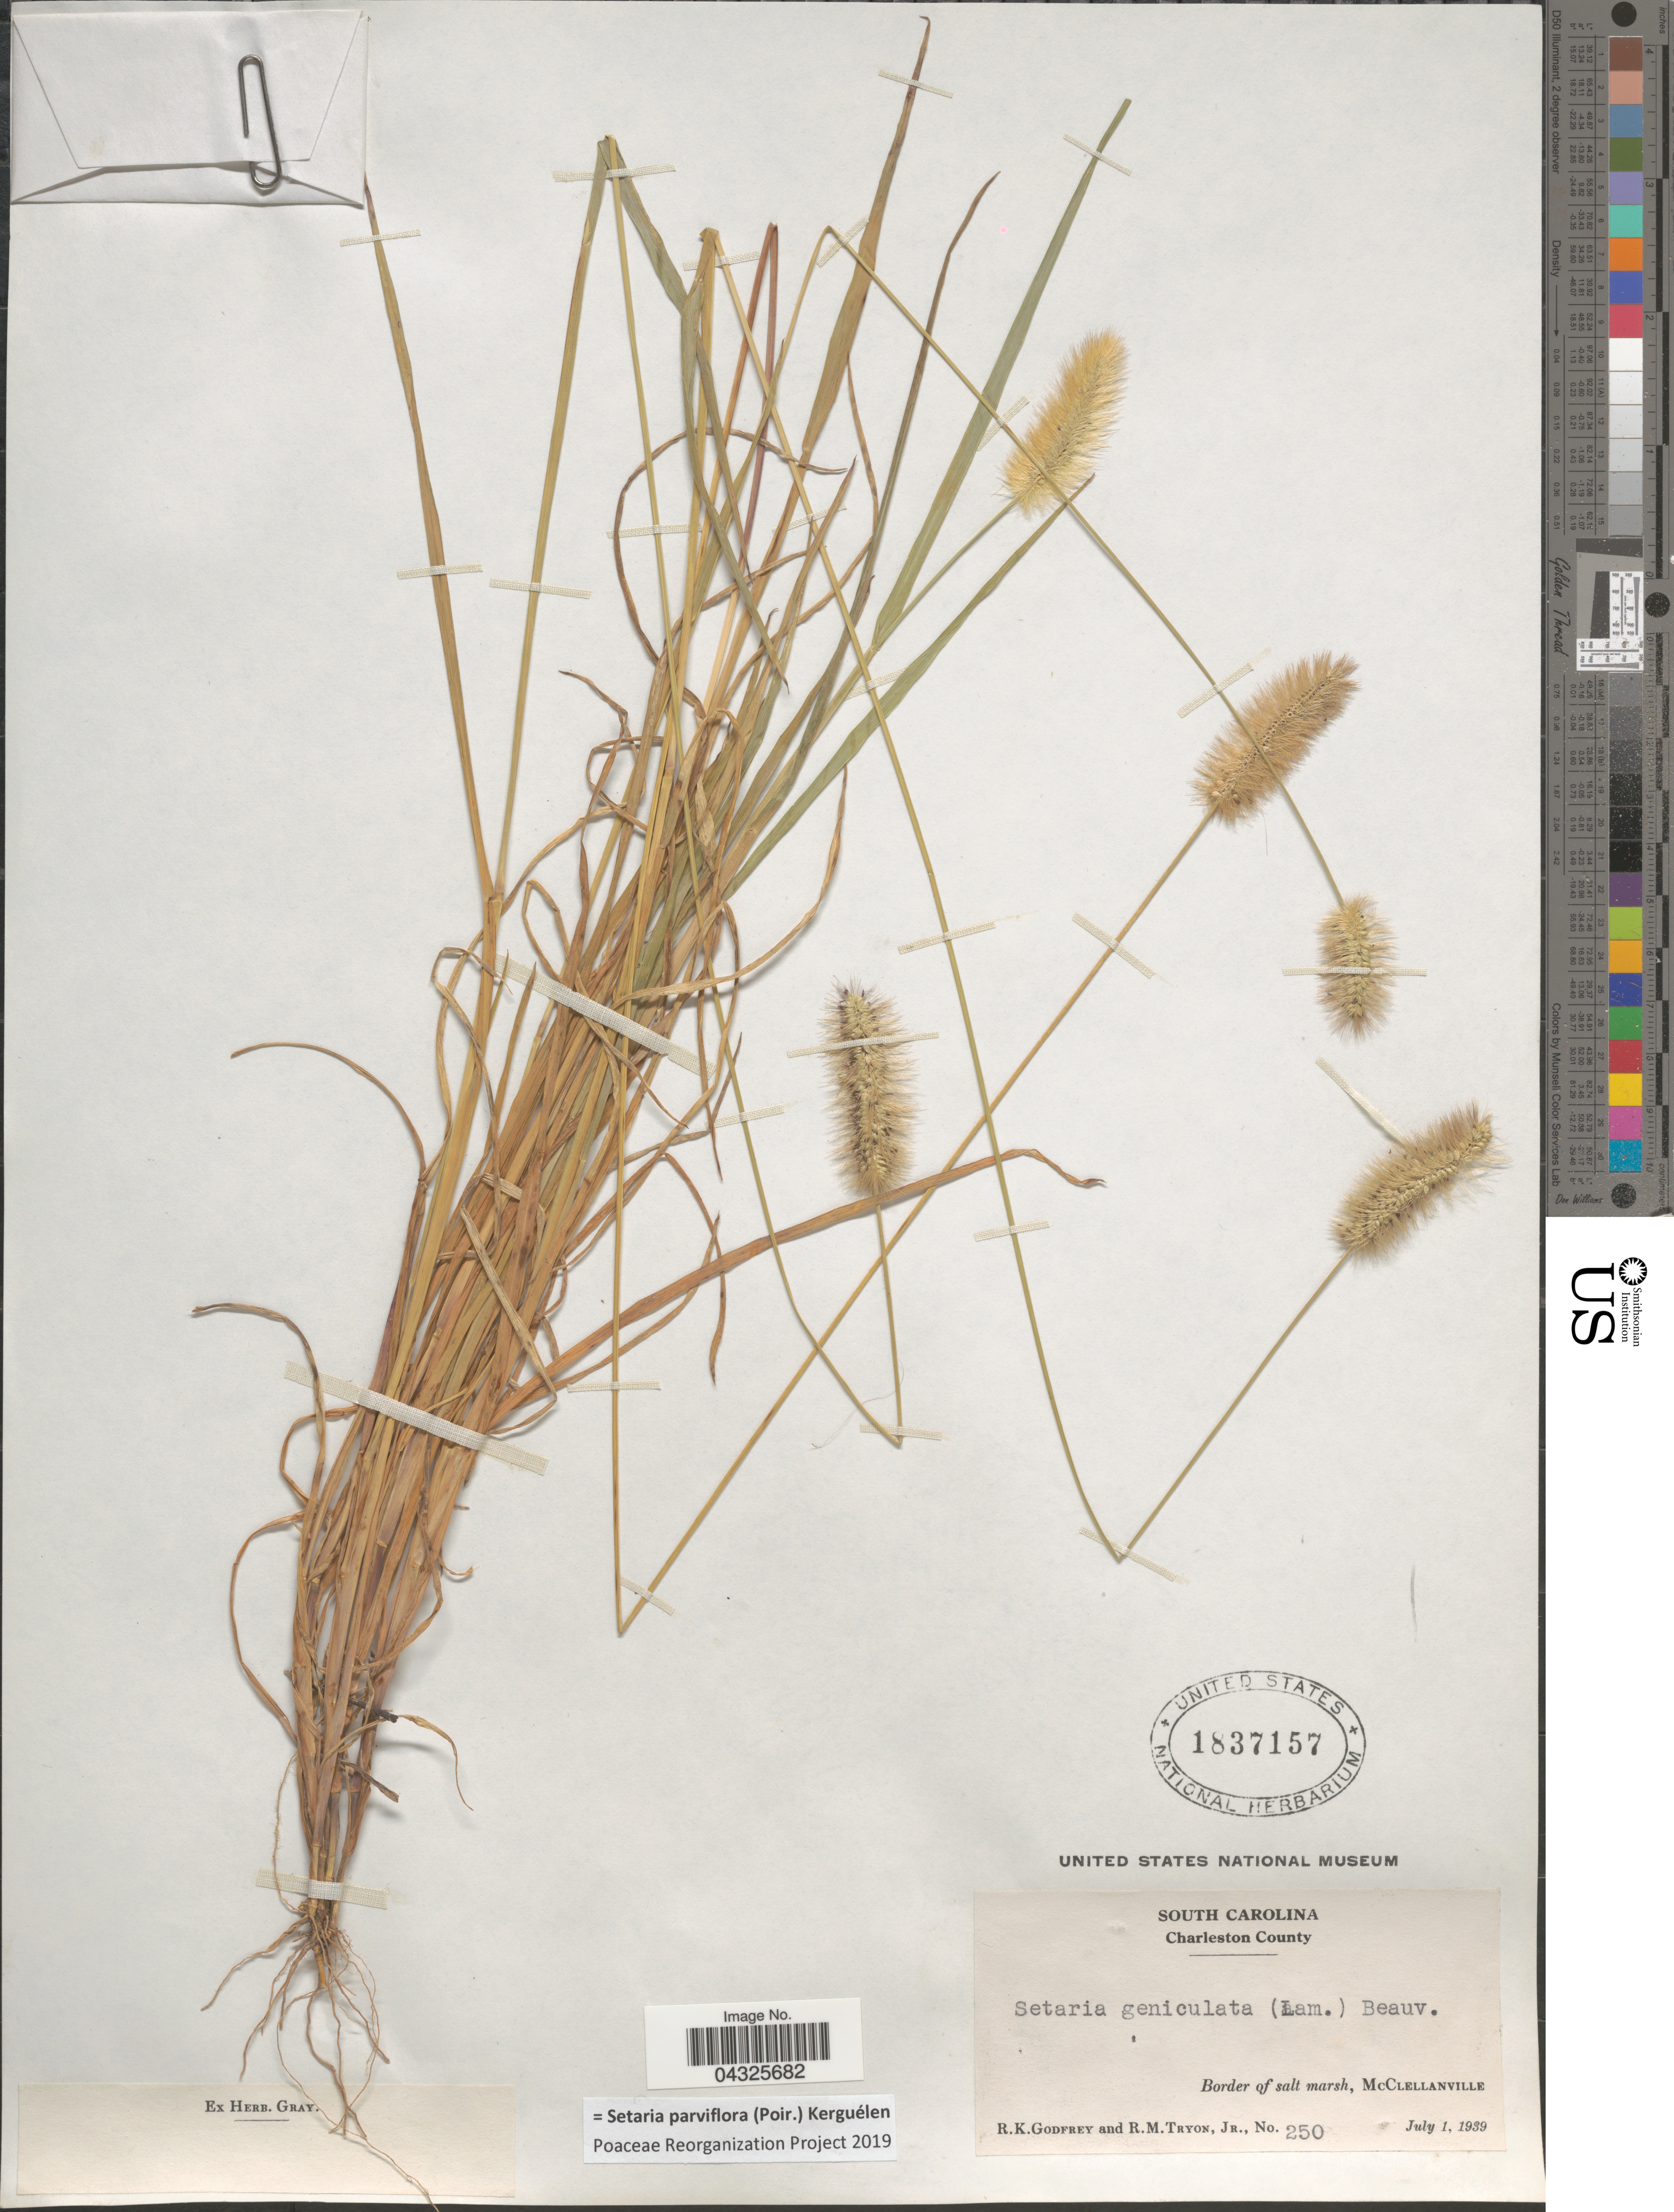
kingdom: Plantae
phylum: Tracheophyta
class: Liliopsida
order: Poales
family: Poaceae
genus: Setaria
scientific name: Setaria parviflora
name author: (Poir.) Kerguélen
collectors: R. K. Godfrey & R. Tryon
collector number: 250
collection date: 1939-07-01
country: United States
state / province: South Carolina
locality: Charleston County. Border of salt marsh, McClellanville.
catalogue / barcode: US 1837157